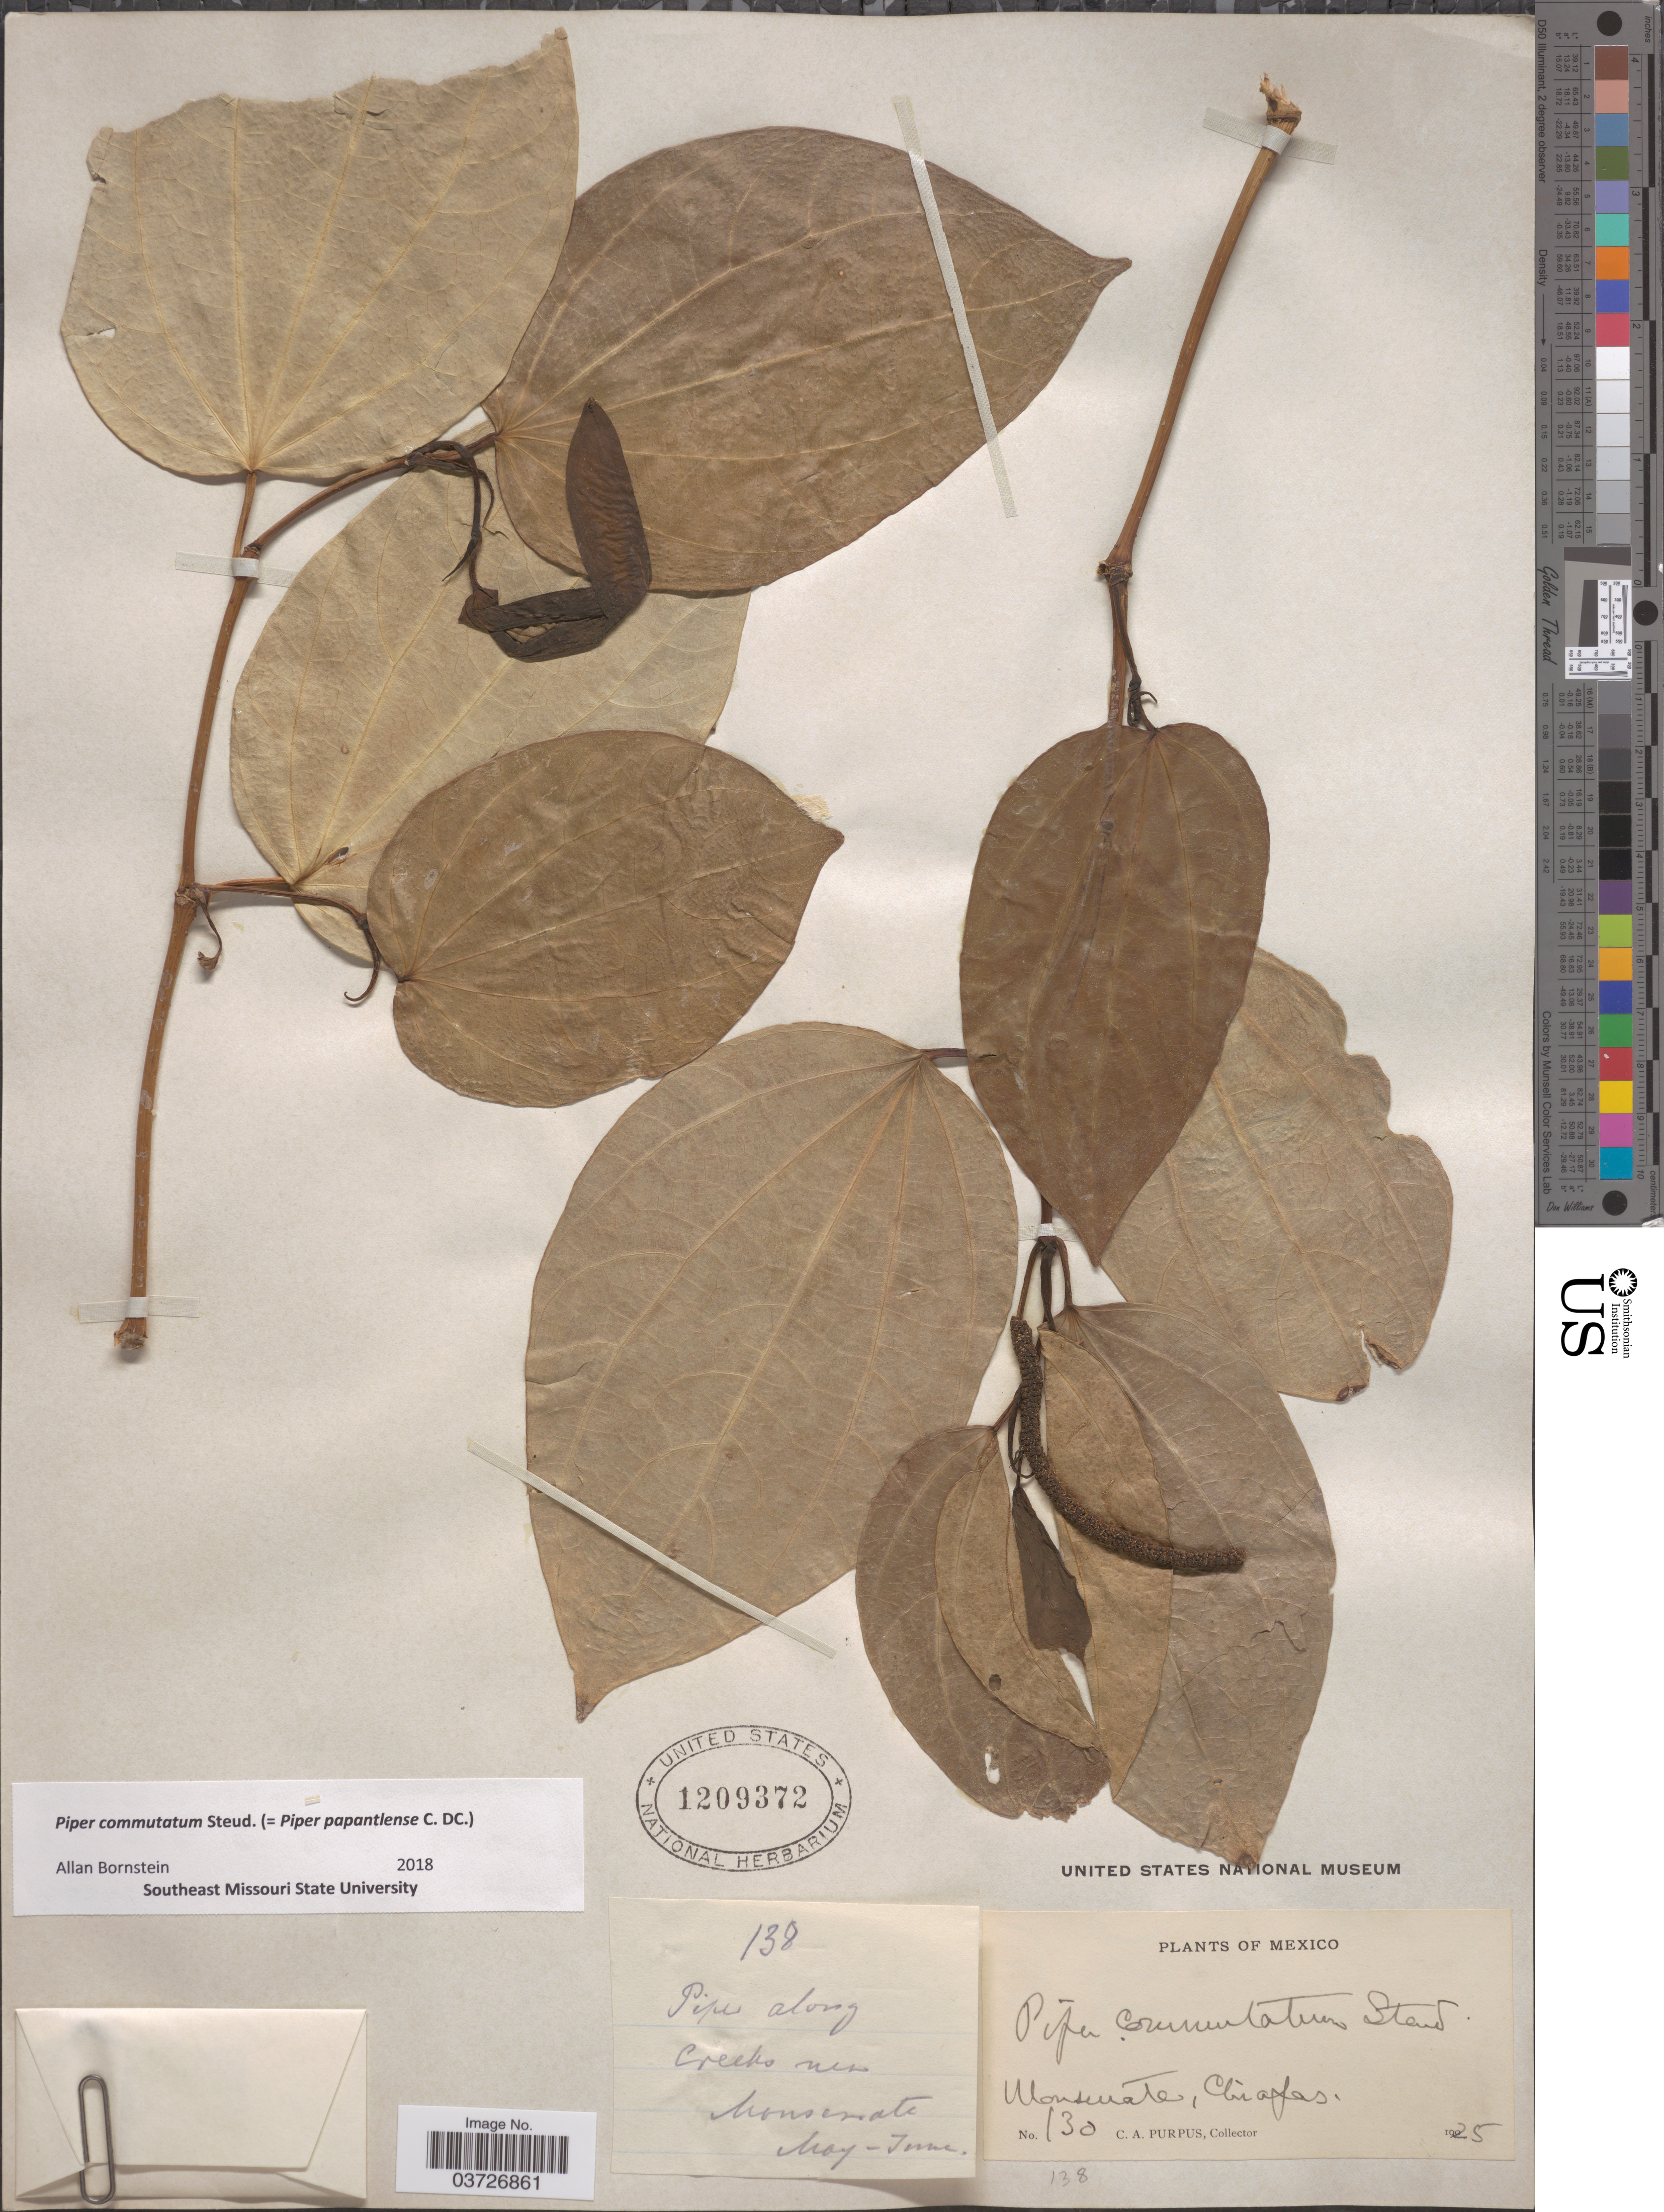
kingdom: Plantae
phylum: Tracheophyta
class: Magnoliopsida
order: Piperales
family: Piperaceae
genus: Piper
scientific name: Piper commutatum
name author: Steud.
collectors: C. A. Purpus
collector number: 130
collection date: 1925-05/1925-06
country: Mexico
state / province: Chiapas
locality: Creek near Monserrate.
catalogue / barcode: US 1209372